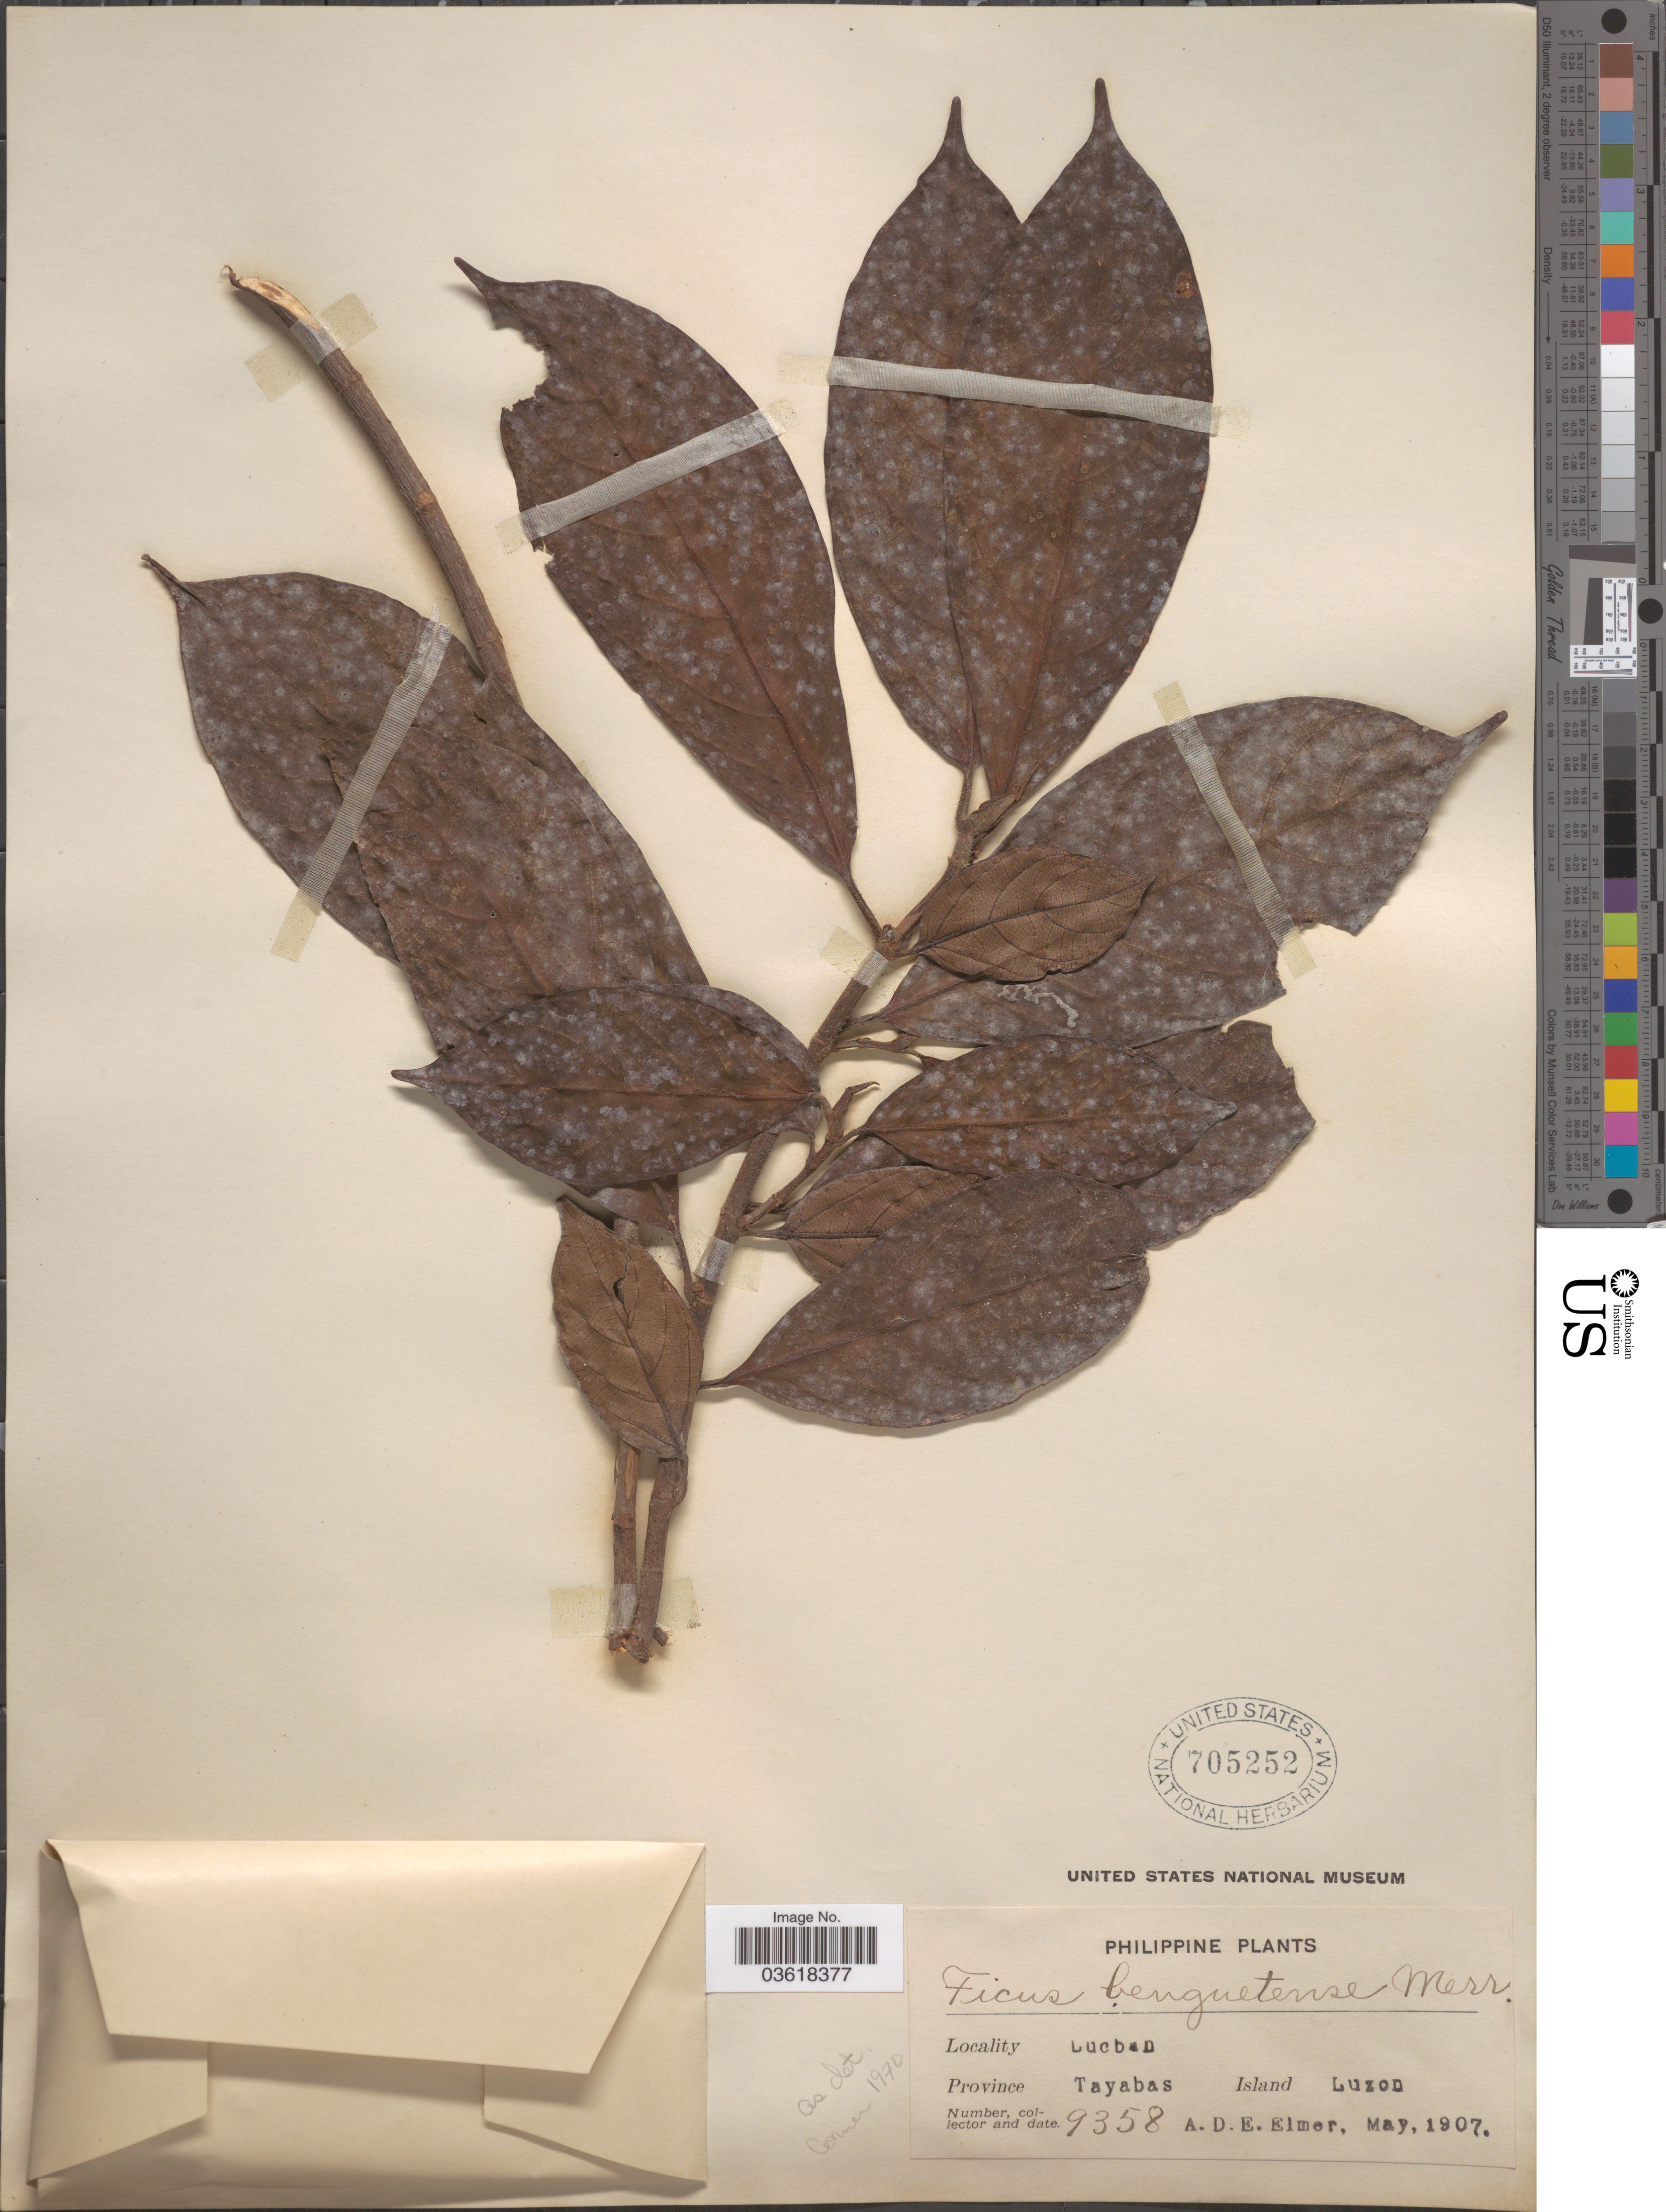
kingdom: Plantae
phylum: Tracheophyta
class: Magnoliopsida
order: Rosales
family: Moraceae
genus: Ficus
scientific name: Ficus benguetensis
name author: Merr.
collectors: A. D. E. Elmer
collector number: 9358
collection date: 1907-05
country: Philippines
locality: Lucban. Province Tayabas Island Luzon.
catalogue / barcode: US 705252